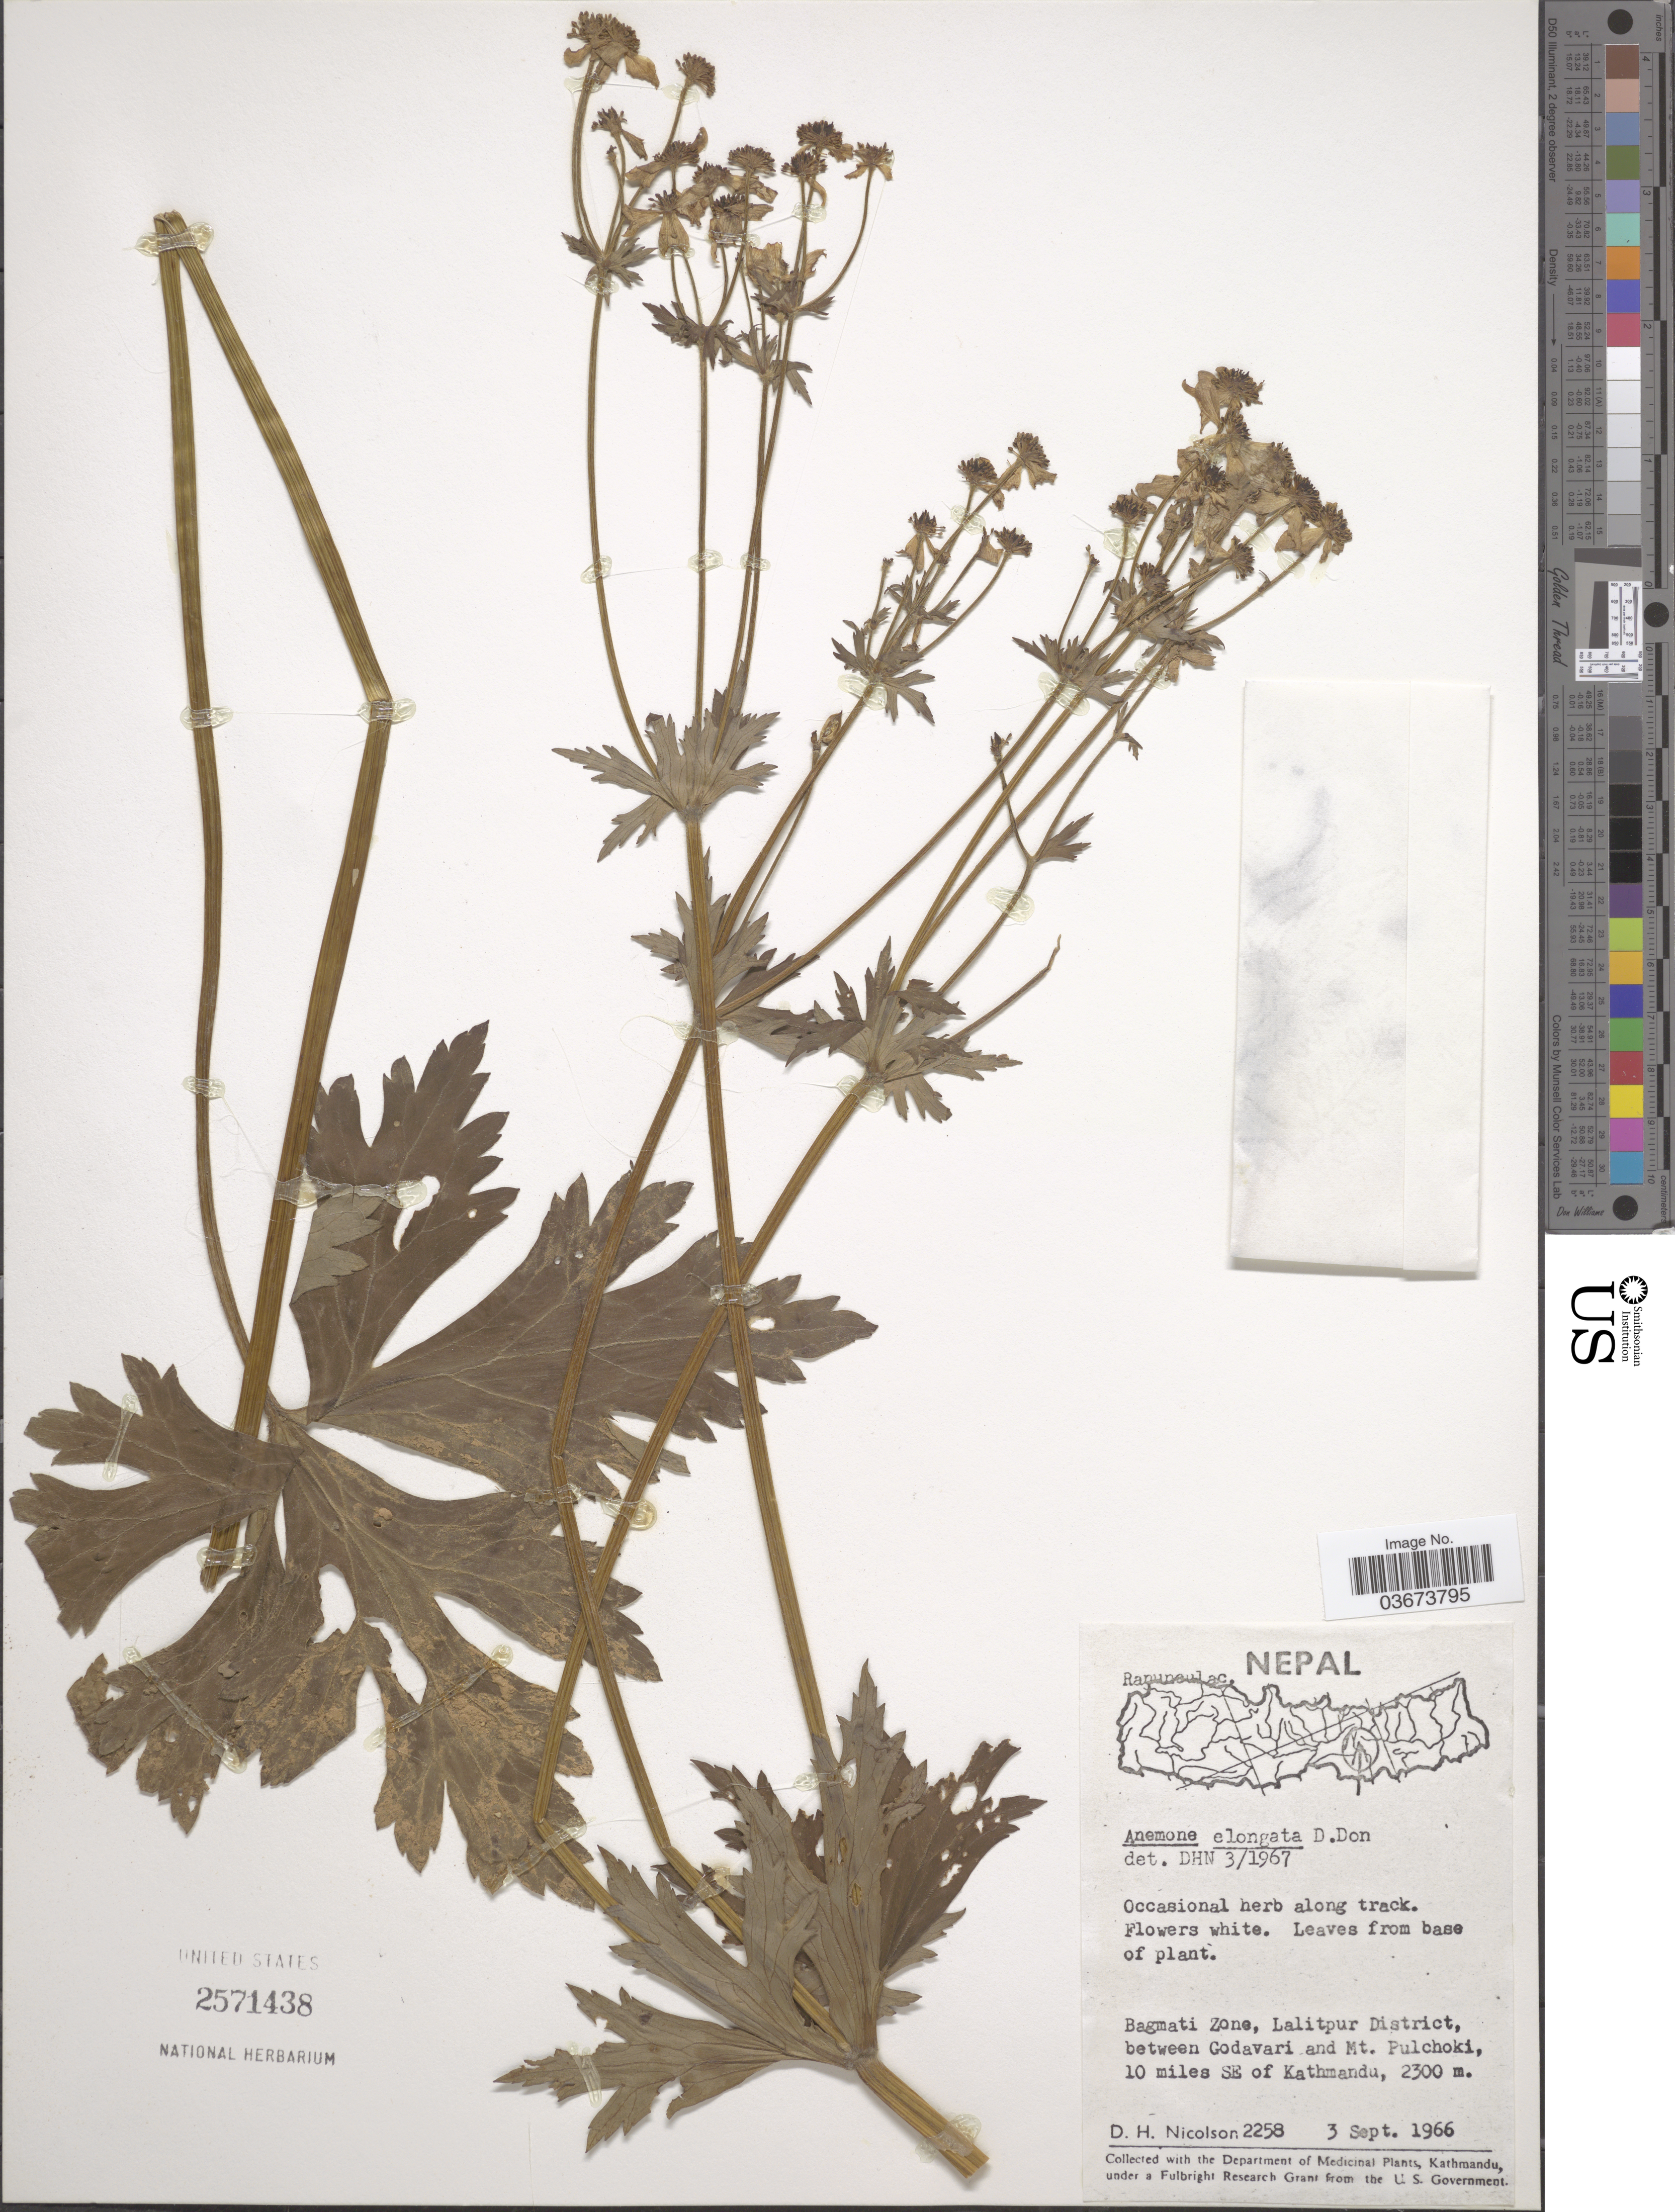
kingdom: Plantae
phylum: Tracheophyta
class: Magnoliopsida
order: Ranunculales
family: Ranunculaceae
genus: Anemone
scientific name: Anemone elongata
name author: D. Don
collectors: D. H. Nicolson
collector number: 2258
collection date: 1966-09-03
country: Nepal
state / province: Bagmati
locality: Bagmati Zone, Lalitpur District, between Godavari and Mt. Pulchoki, 10 miles SE of Kathmandu.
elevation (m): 2300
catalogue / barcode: US 2571438